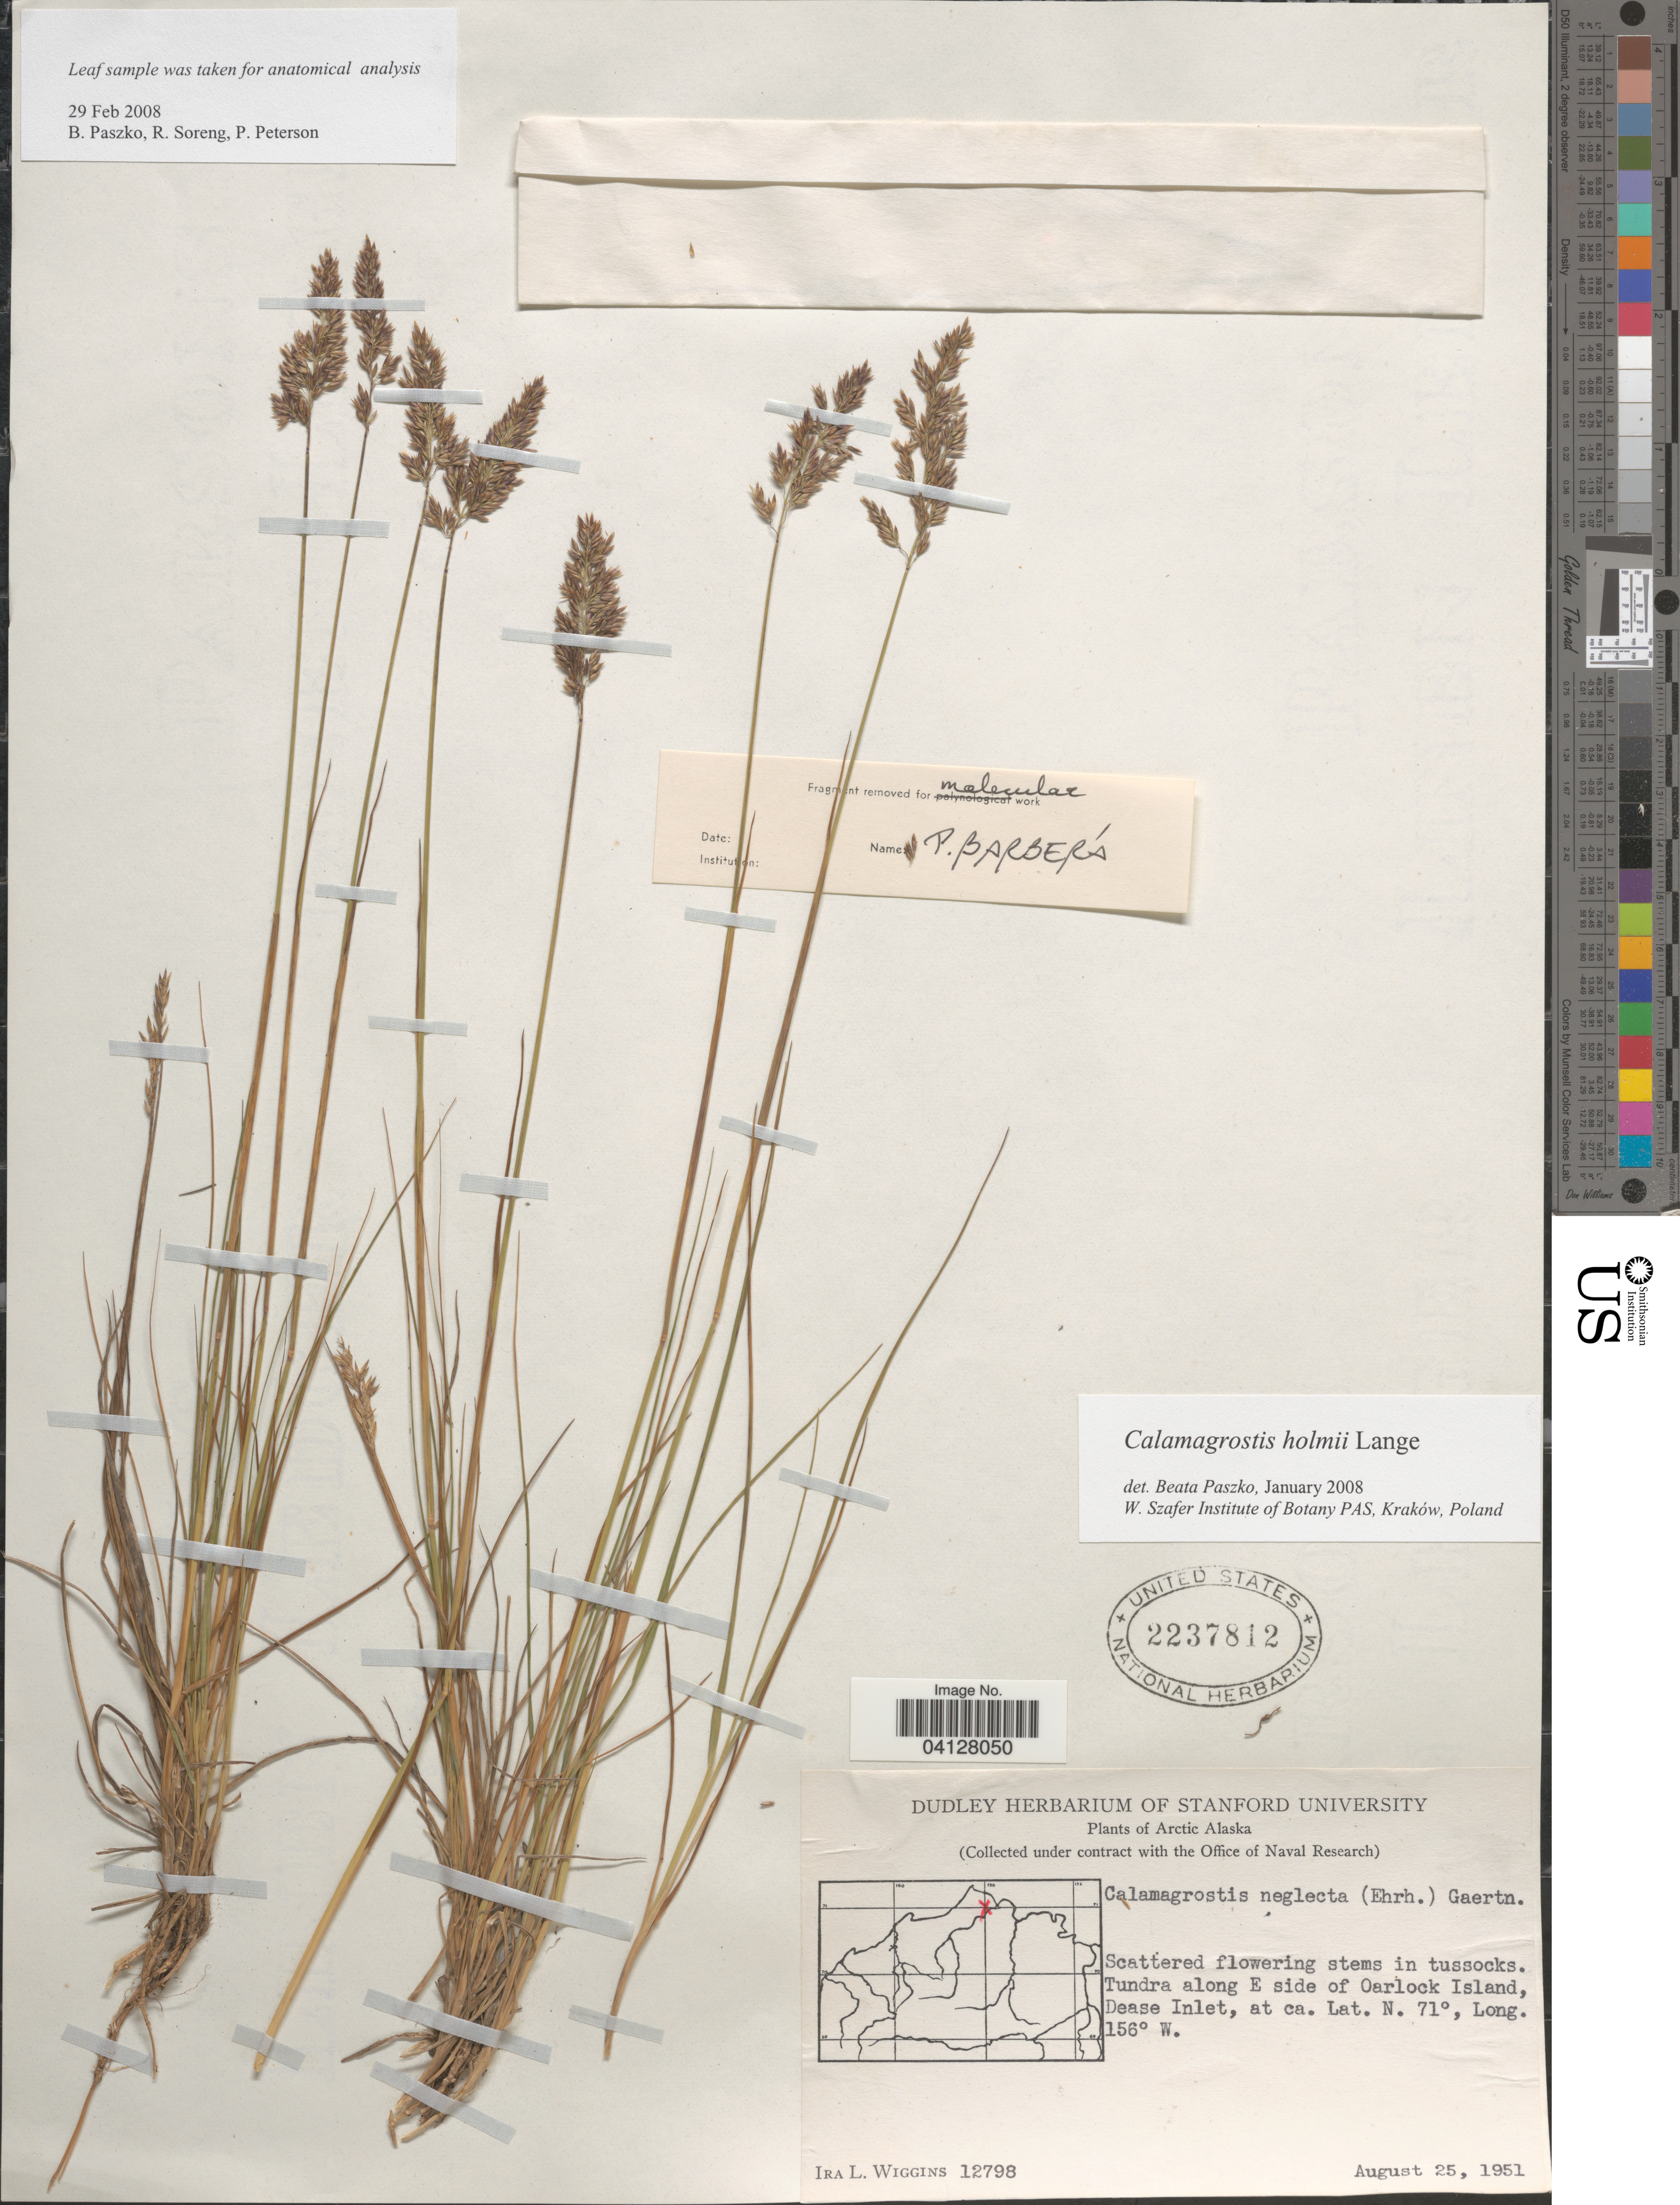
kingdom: Plantae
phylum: Tracheophyta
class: Liliopsida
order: Poales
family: Poaceae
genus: Calamagrostis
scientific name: Calamagrostis holmii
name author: A.E. Lange in Holm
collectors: I. L. Wiggins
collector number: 12798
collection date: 1951-08-25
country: United States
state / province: Alaska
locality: Arctic Alaska. Tundra along E side of Oarlock Island, Dease Inlet.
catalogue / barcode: US 2237812